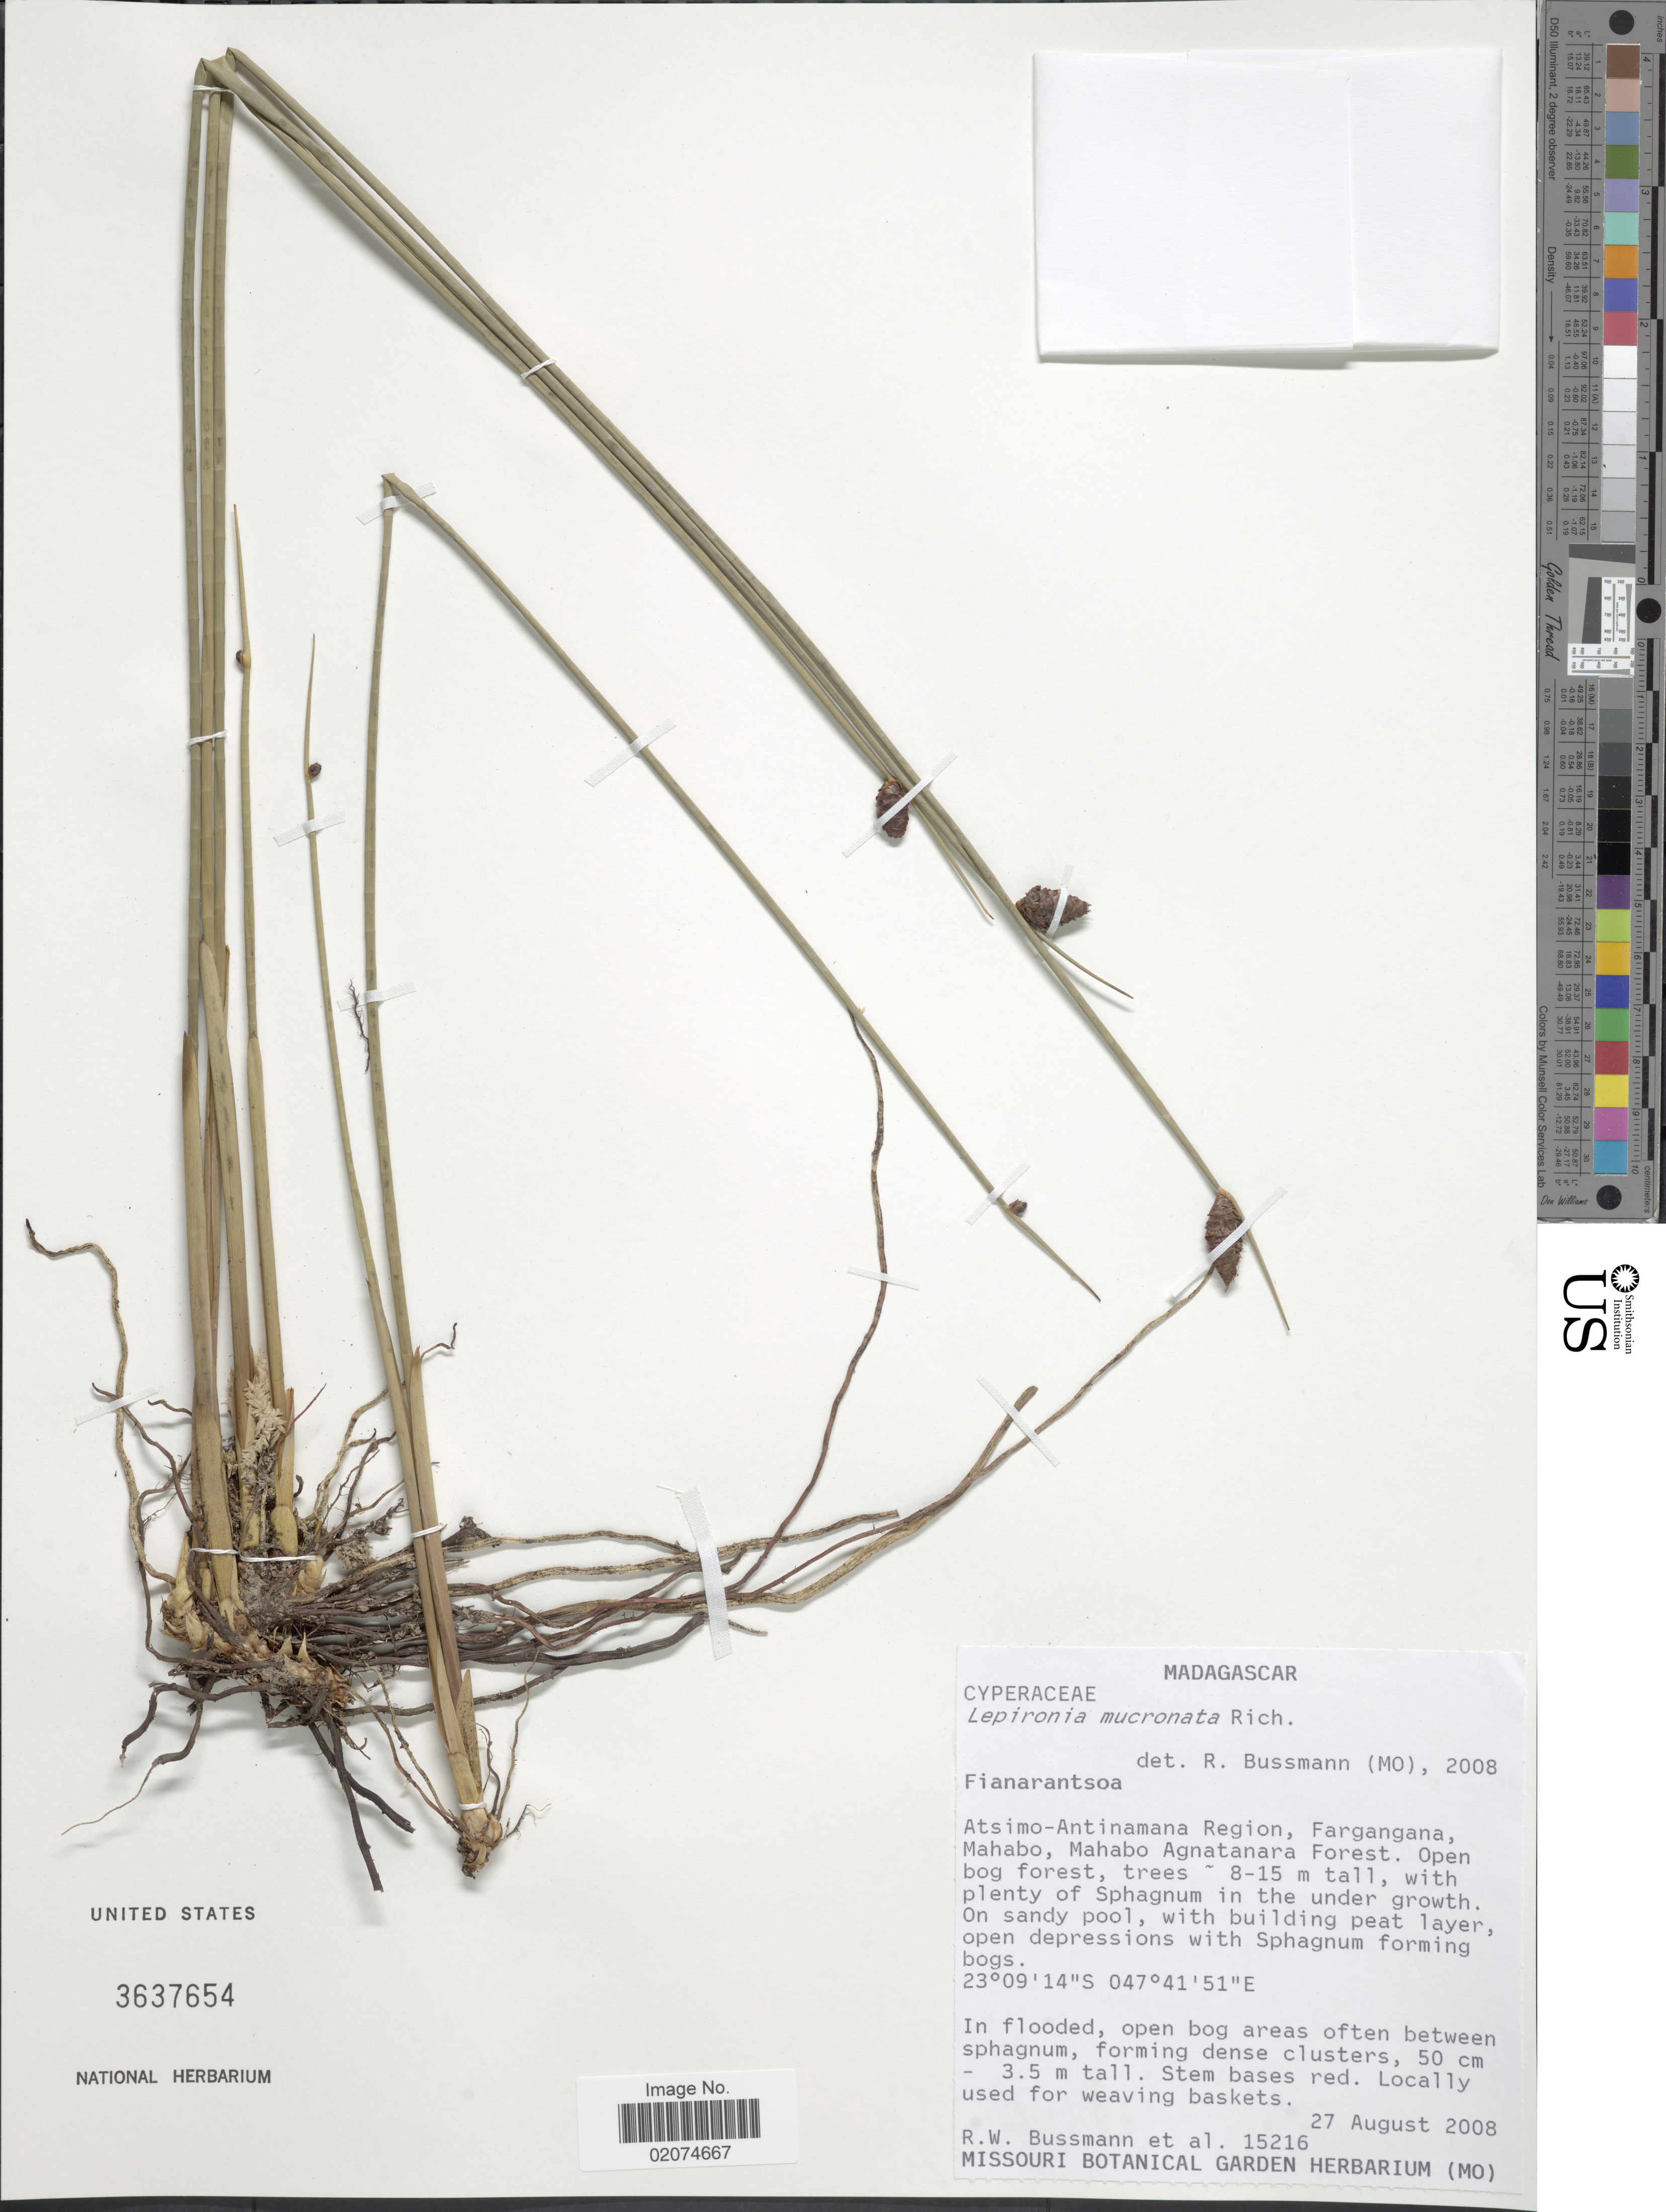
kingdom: Plantae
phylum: Tracheophyta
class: Liliopsida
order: Poales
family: Cyperaceae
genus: Lepironia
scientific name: Lepironia articulata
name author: (Retz.) Domin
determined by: Strong, Mark T., (BOT), Smithsonian Institution - National Museum of Natural History (UNITED STATES)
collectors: R. W. Bussmann & et al.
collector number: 15216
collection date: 2008-08-27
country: Madagascar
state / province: Atsimo-Atsinanana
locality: Madagascar, Atsimo-Antinamana Region, Fargangana Mahabo, Mahabo Agnatanara Forest.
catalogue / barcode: US 3637654